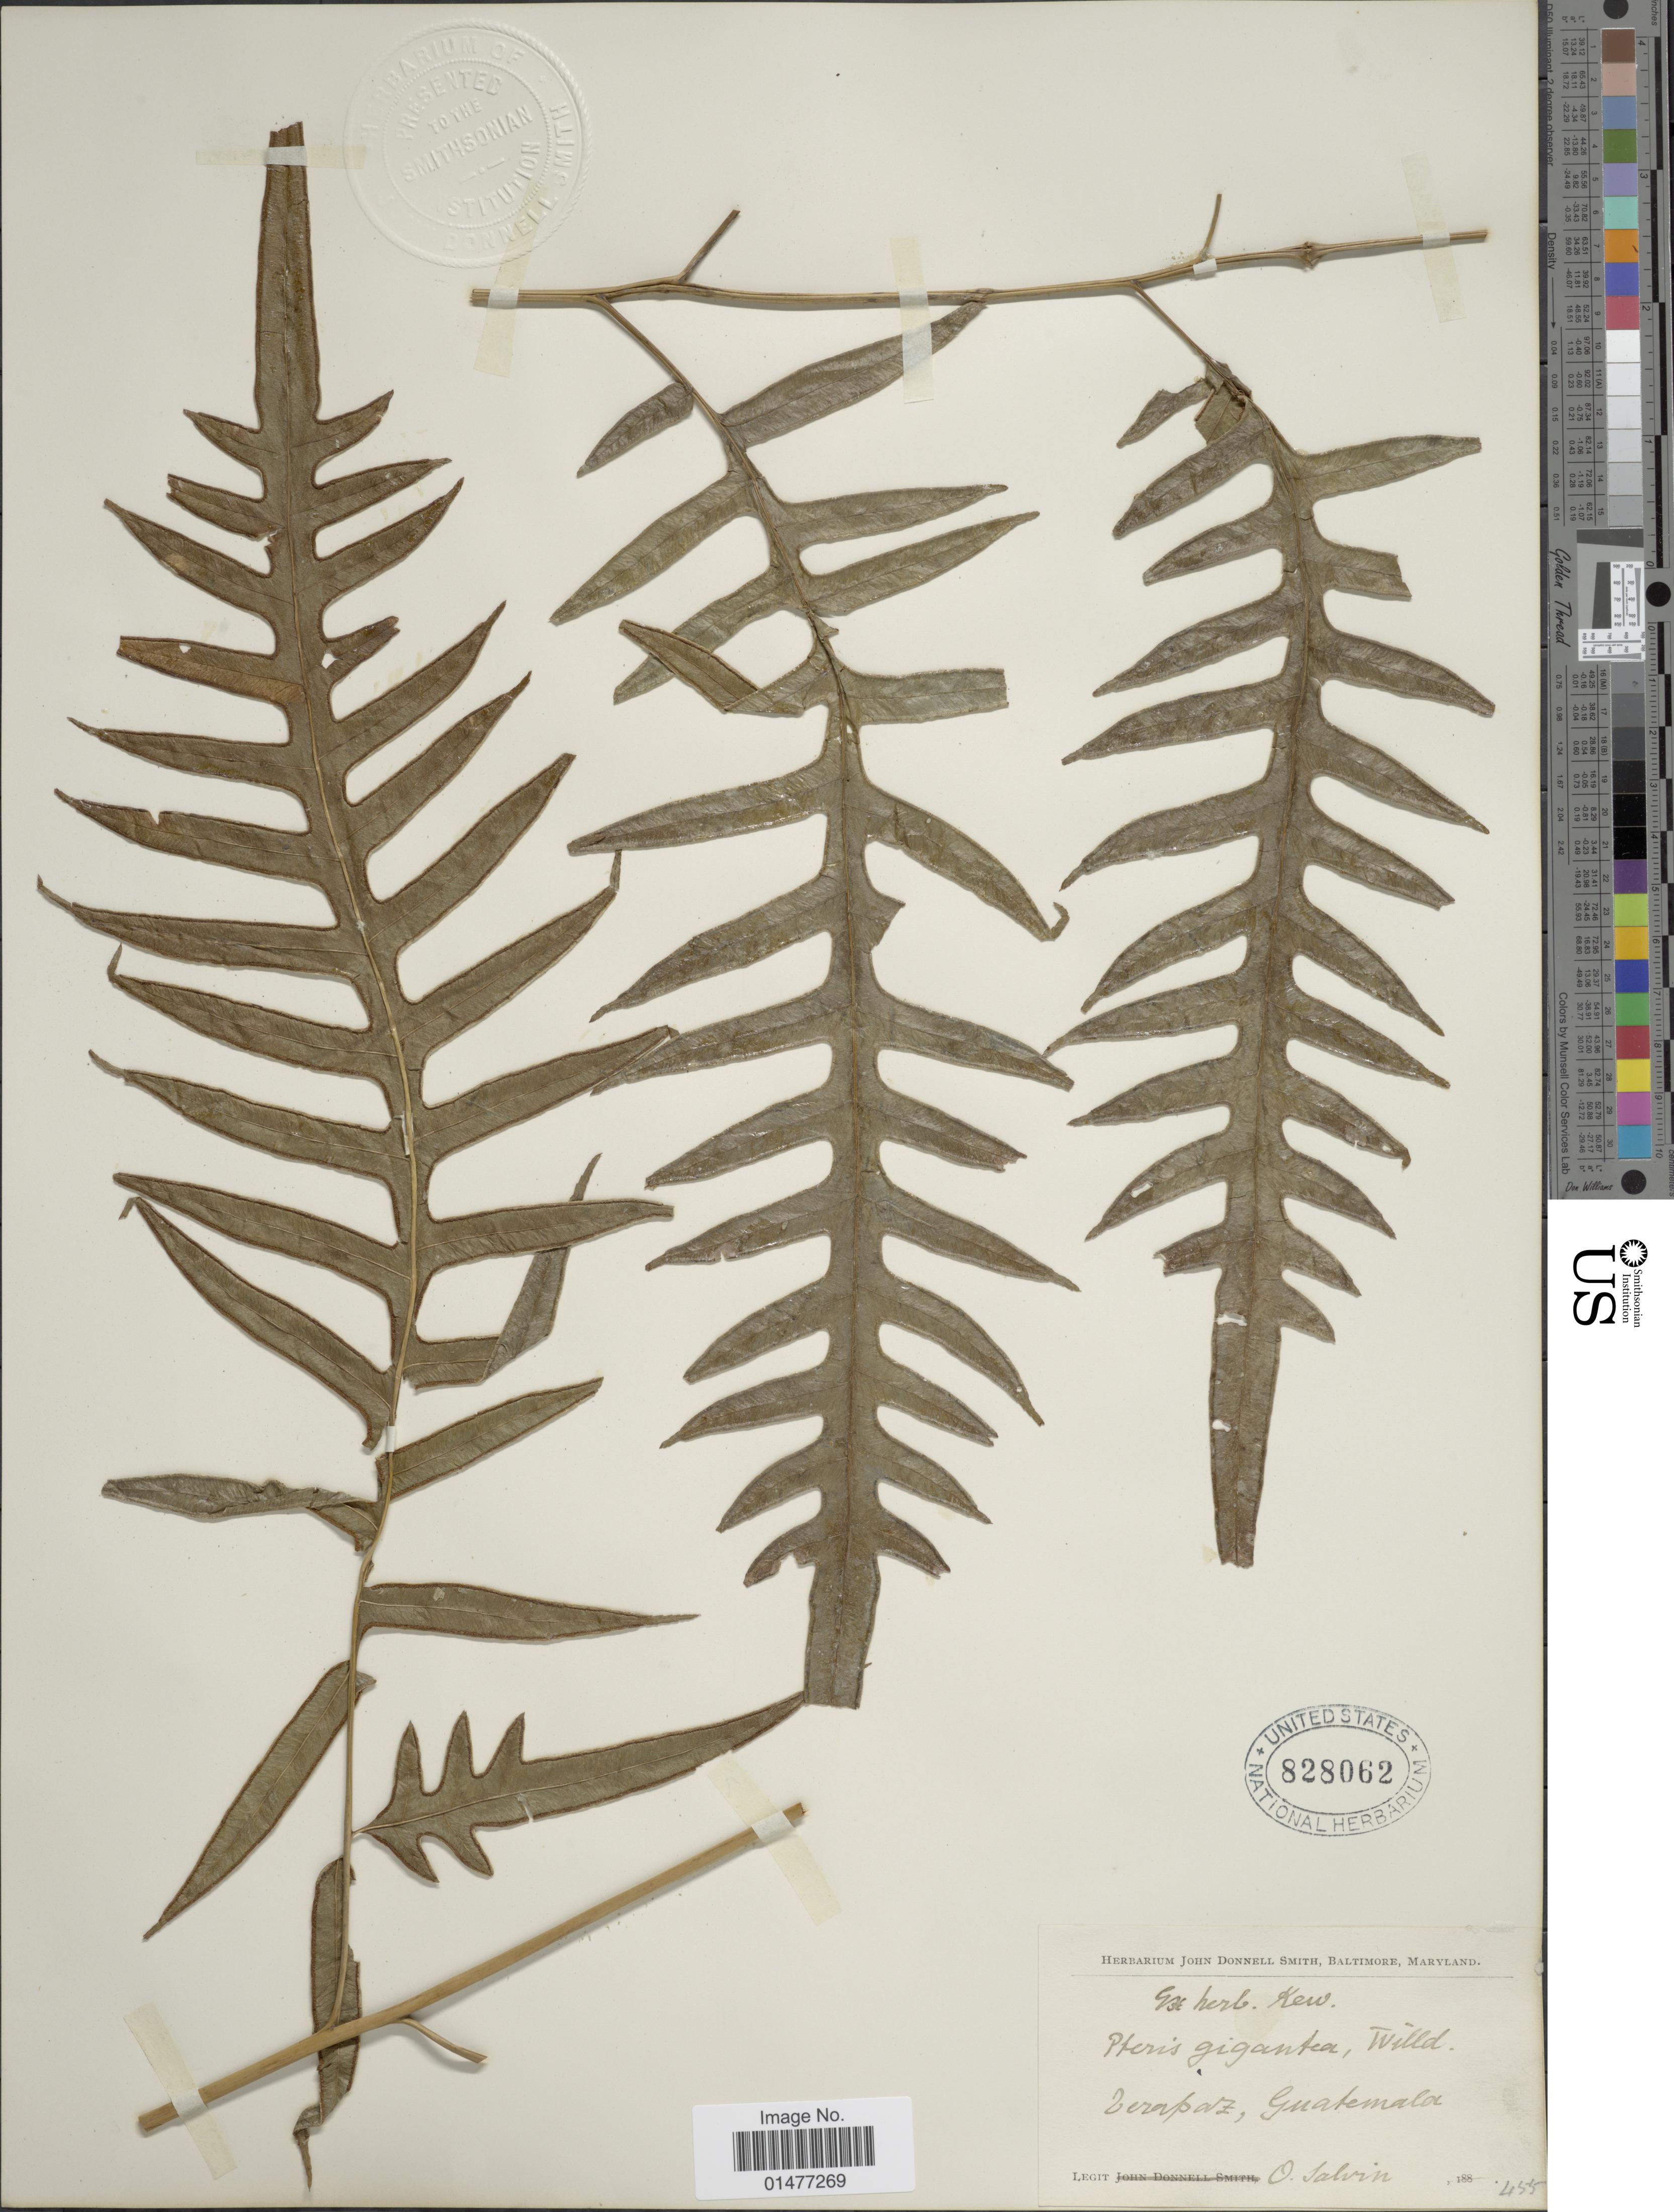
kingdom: Plantae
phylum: Tracheophyta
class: Polypodiopsida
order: Polypodiales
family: Pteridaceae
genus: Pteris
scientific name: Pteris altissima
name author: Poir.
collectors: O. Salvin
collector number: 455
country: Guatemala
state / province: Guatemala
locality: Vera Paz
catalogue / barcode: US 828062